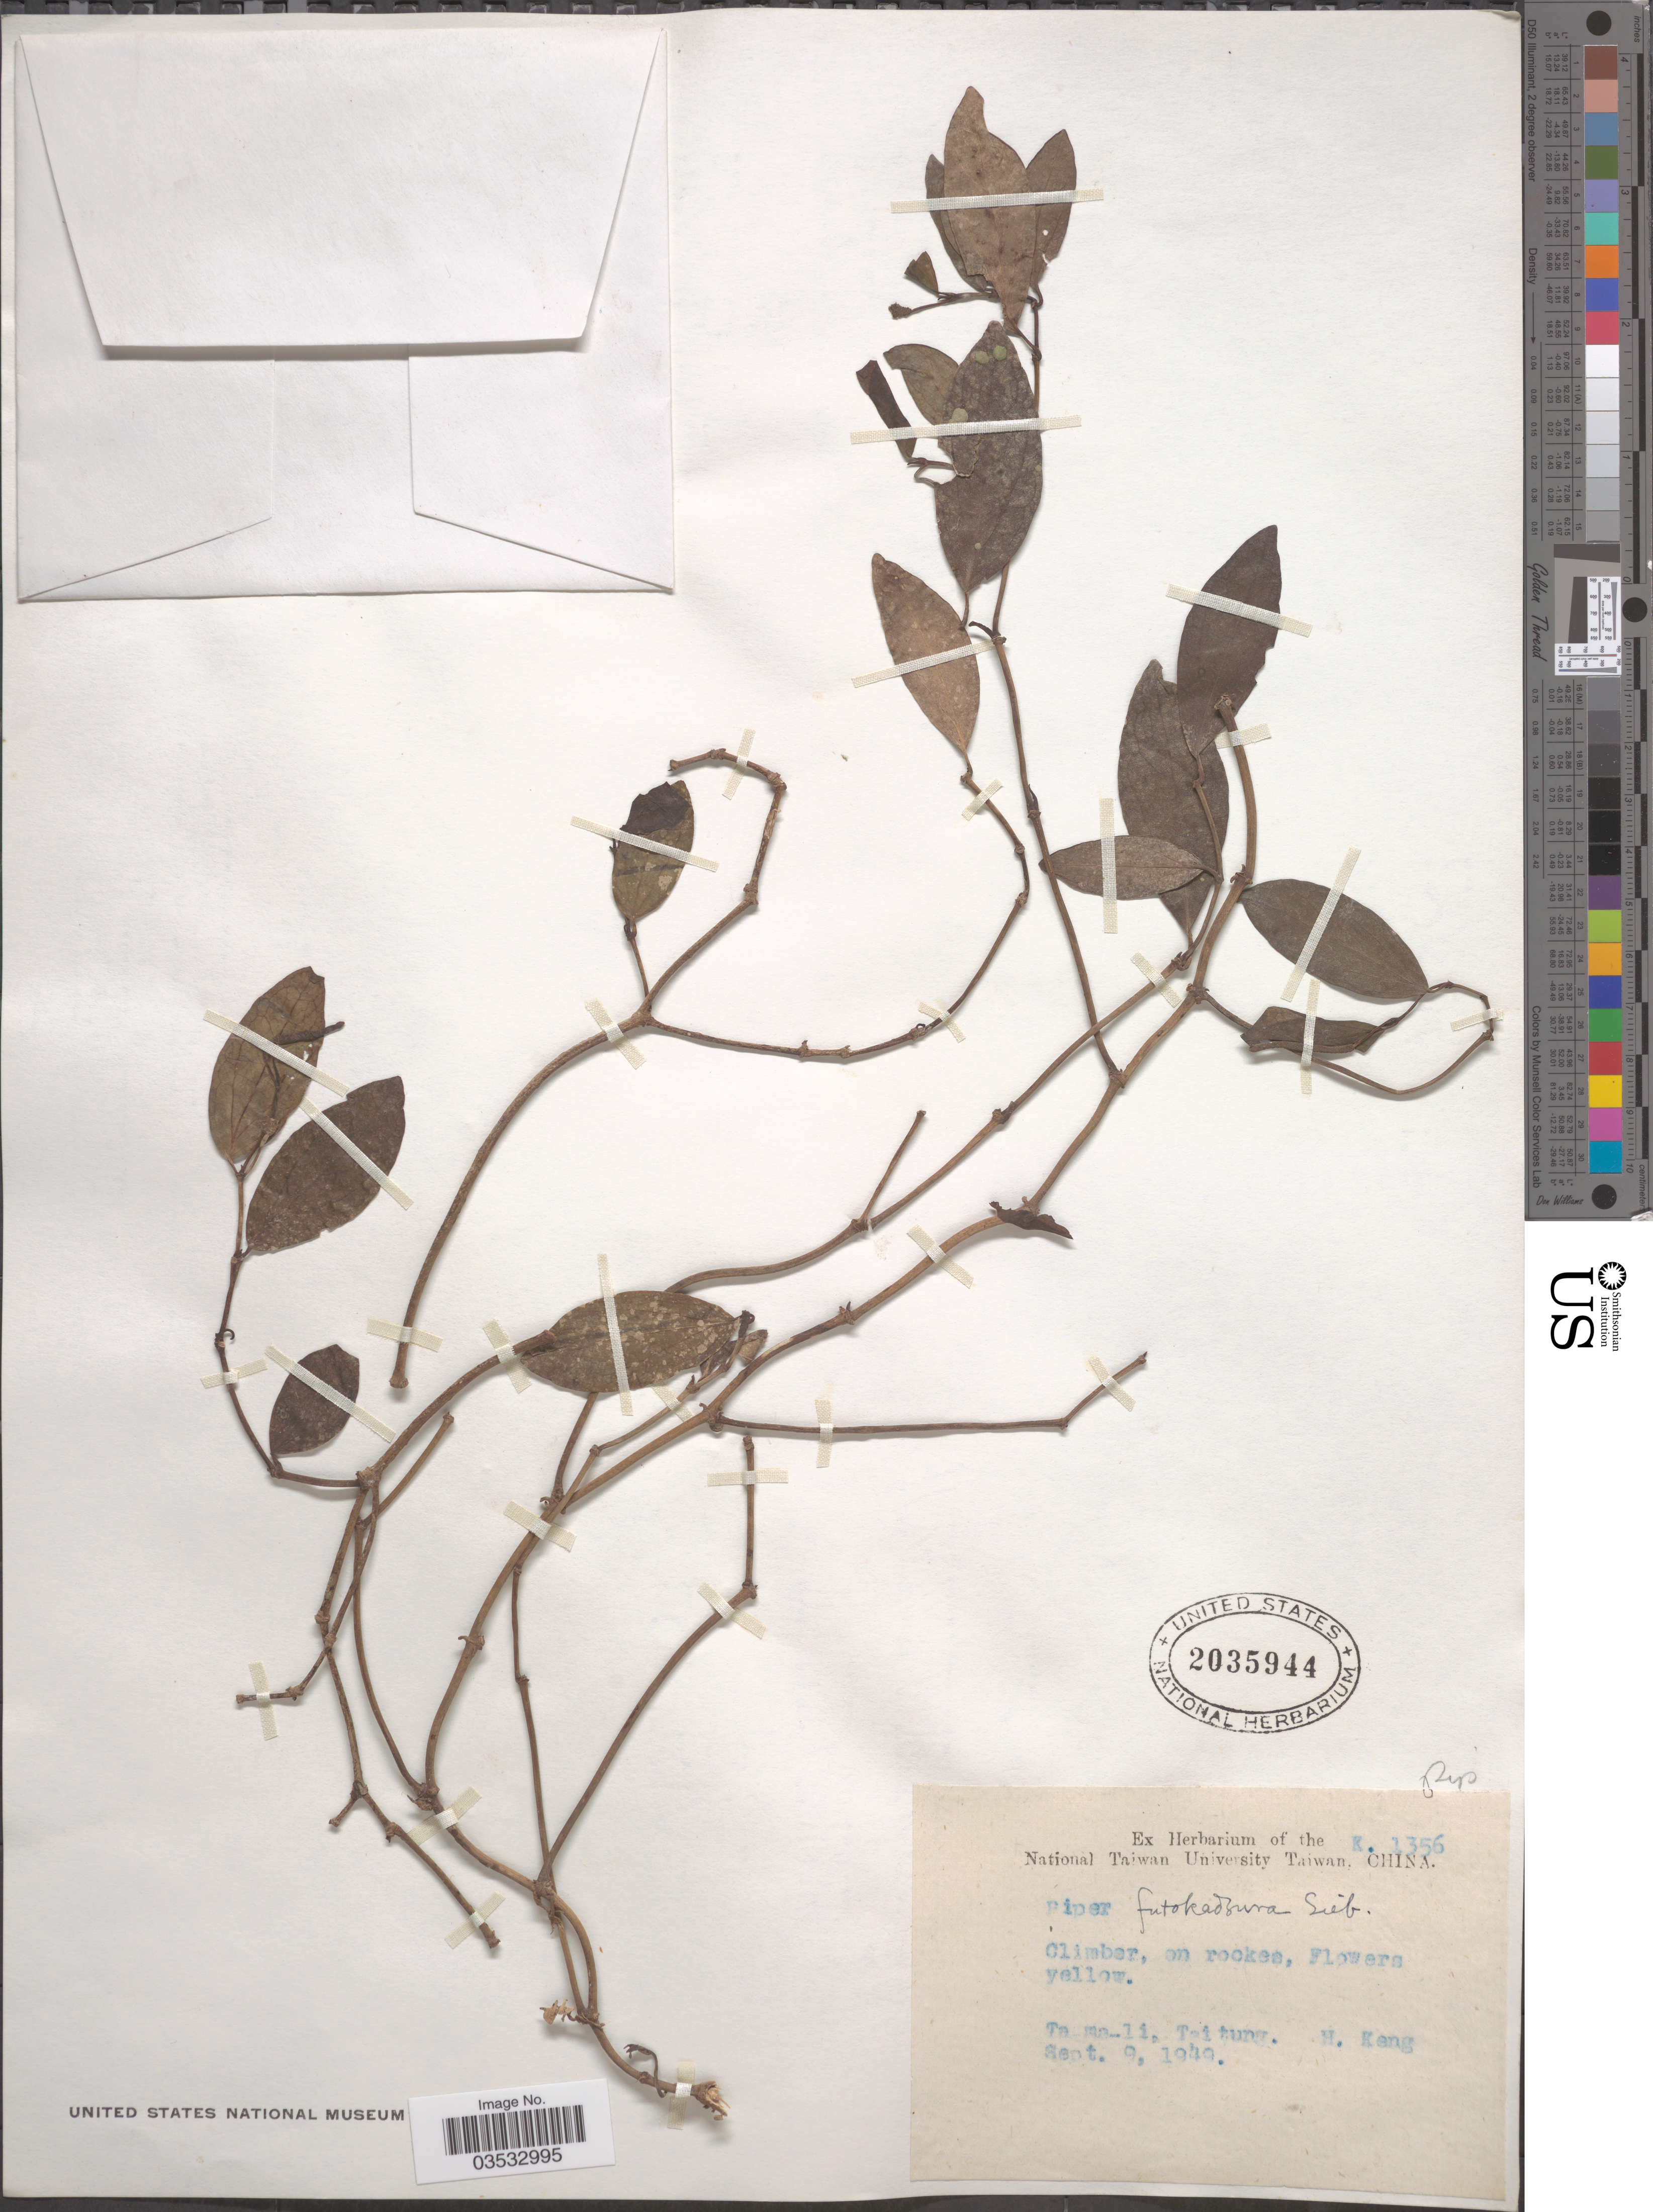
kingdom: Plantae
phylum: Tracheophyta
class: Magnoliopsida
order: Piperales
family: Piperaceae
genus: Piper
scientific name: Piper kadsura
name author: (Choisy) Ohwi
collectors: H. Keng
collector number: K1356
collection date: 1949-09-09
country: Taiwan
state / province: Taitung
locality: Ta-ma-li, Tai tung.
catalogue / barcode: US 2035944